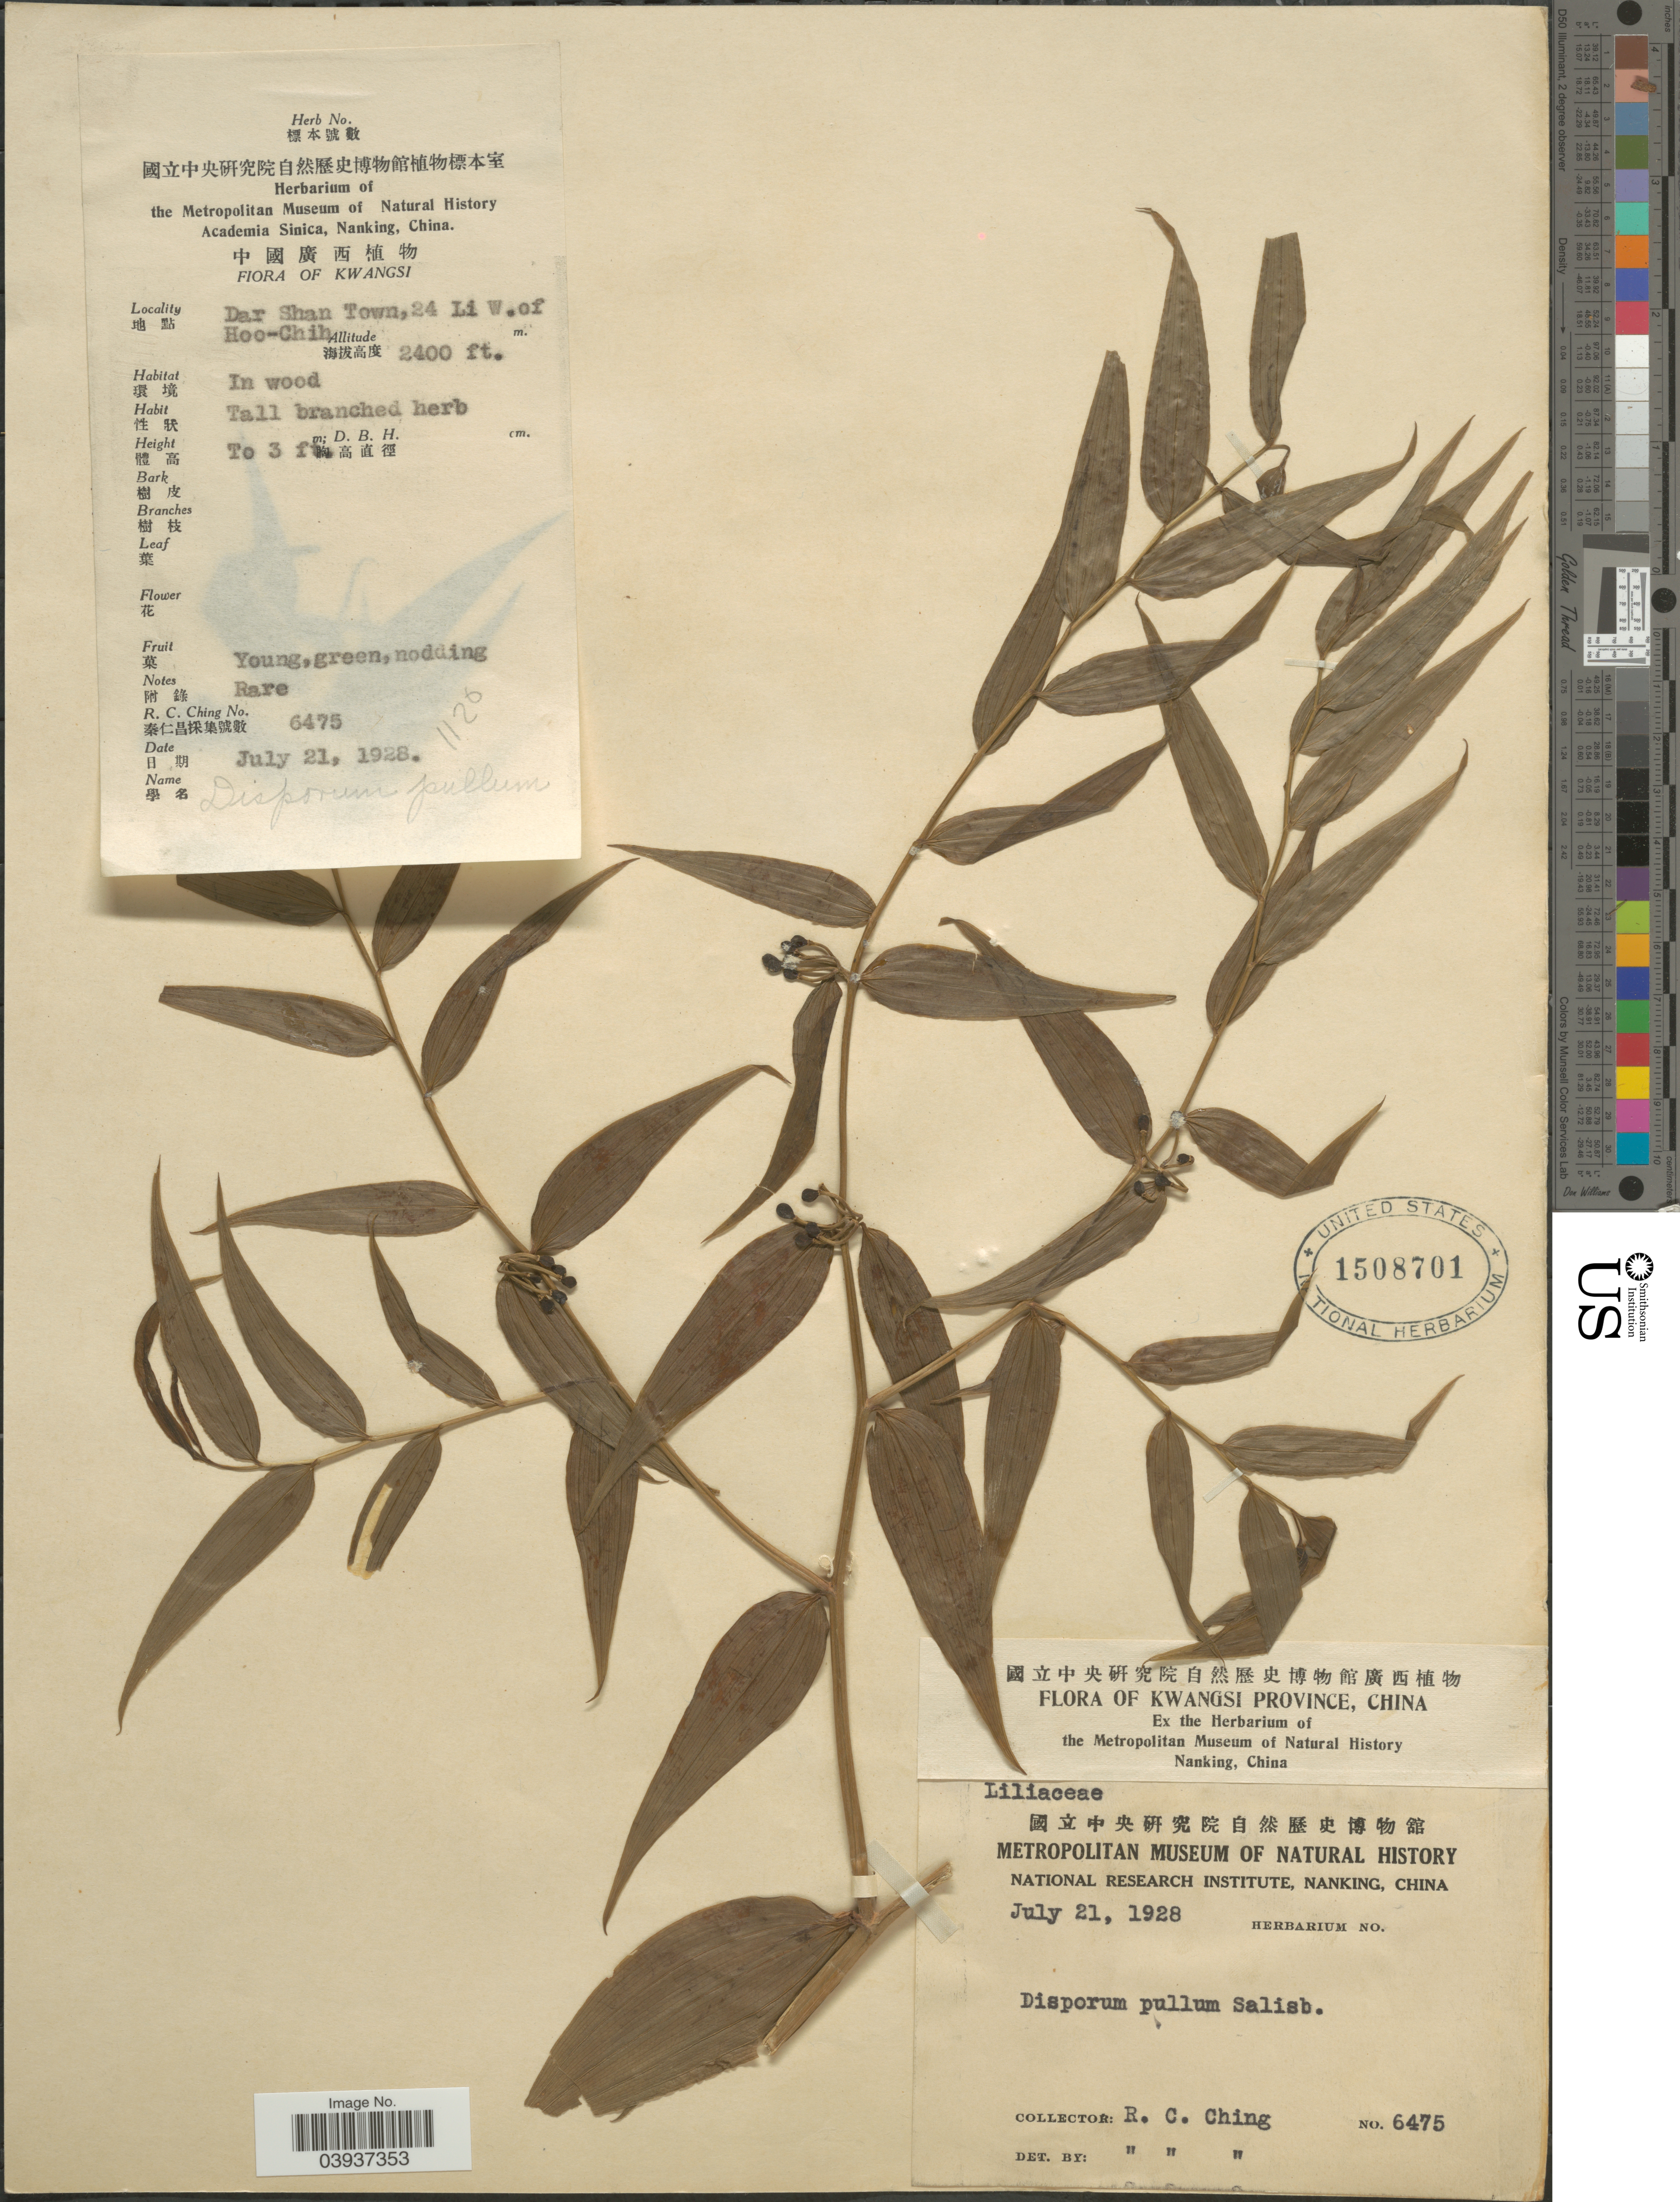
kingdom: Plantae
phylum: Tracheophyta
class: Liliopsida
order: Liliales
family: Colchicaceae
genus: Disporum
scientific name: Disporum pullum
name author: Salisb.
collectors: R. C. Ching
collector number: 6475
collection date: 1928-07-21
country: China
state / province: Guangxi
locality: Kwangsi Province. Dar Shan Town, 24 Li W. of Hoo-Chih.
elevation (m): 732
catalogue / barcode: US 1508701